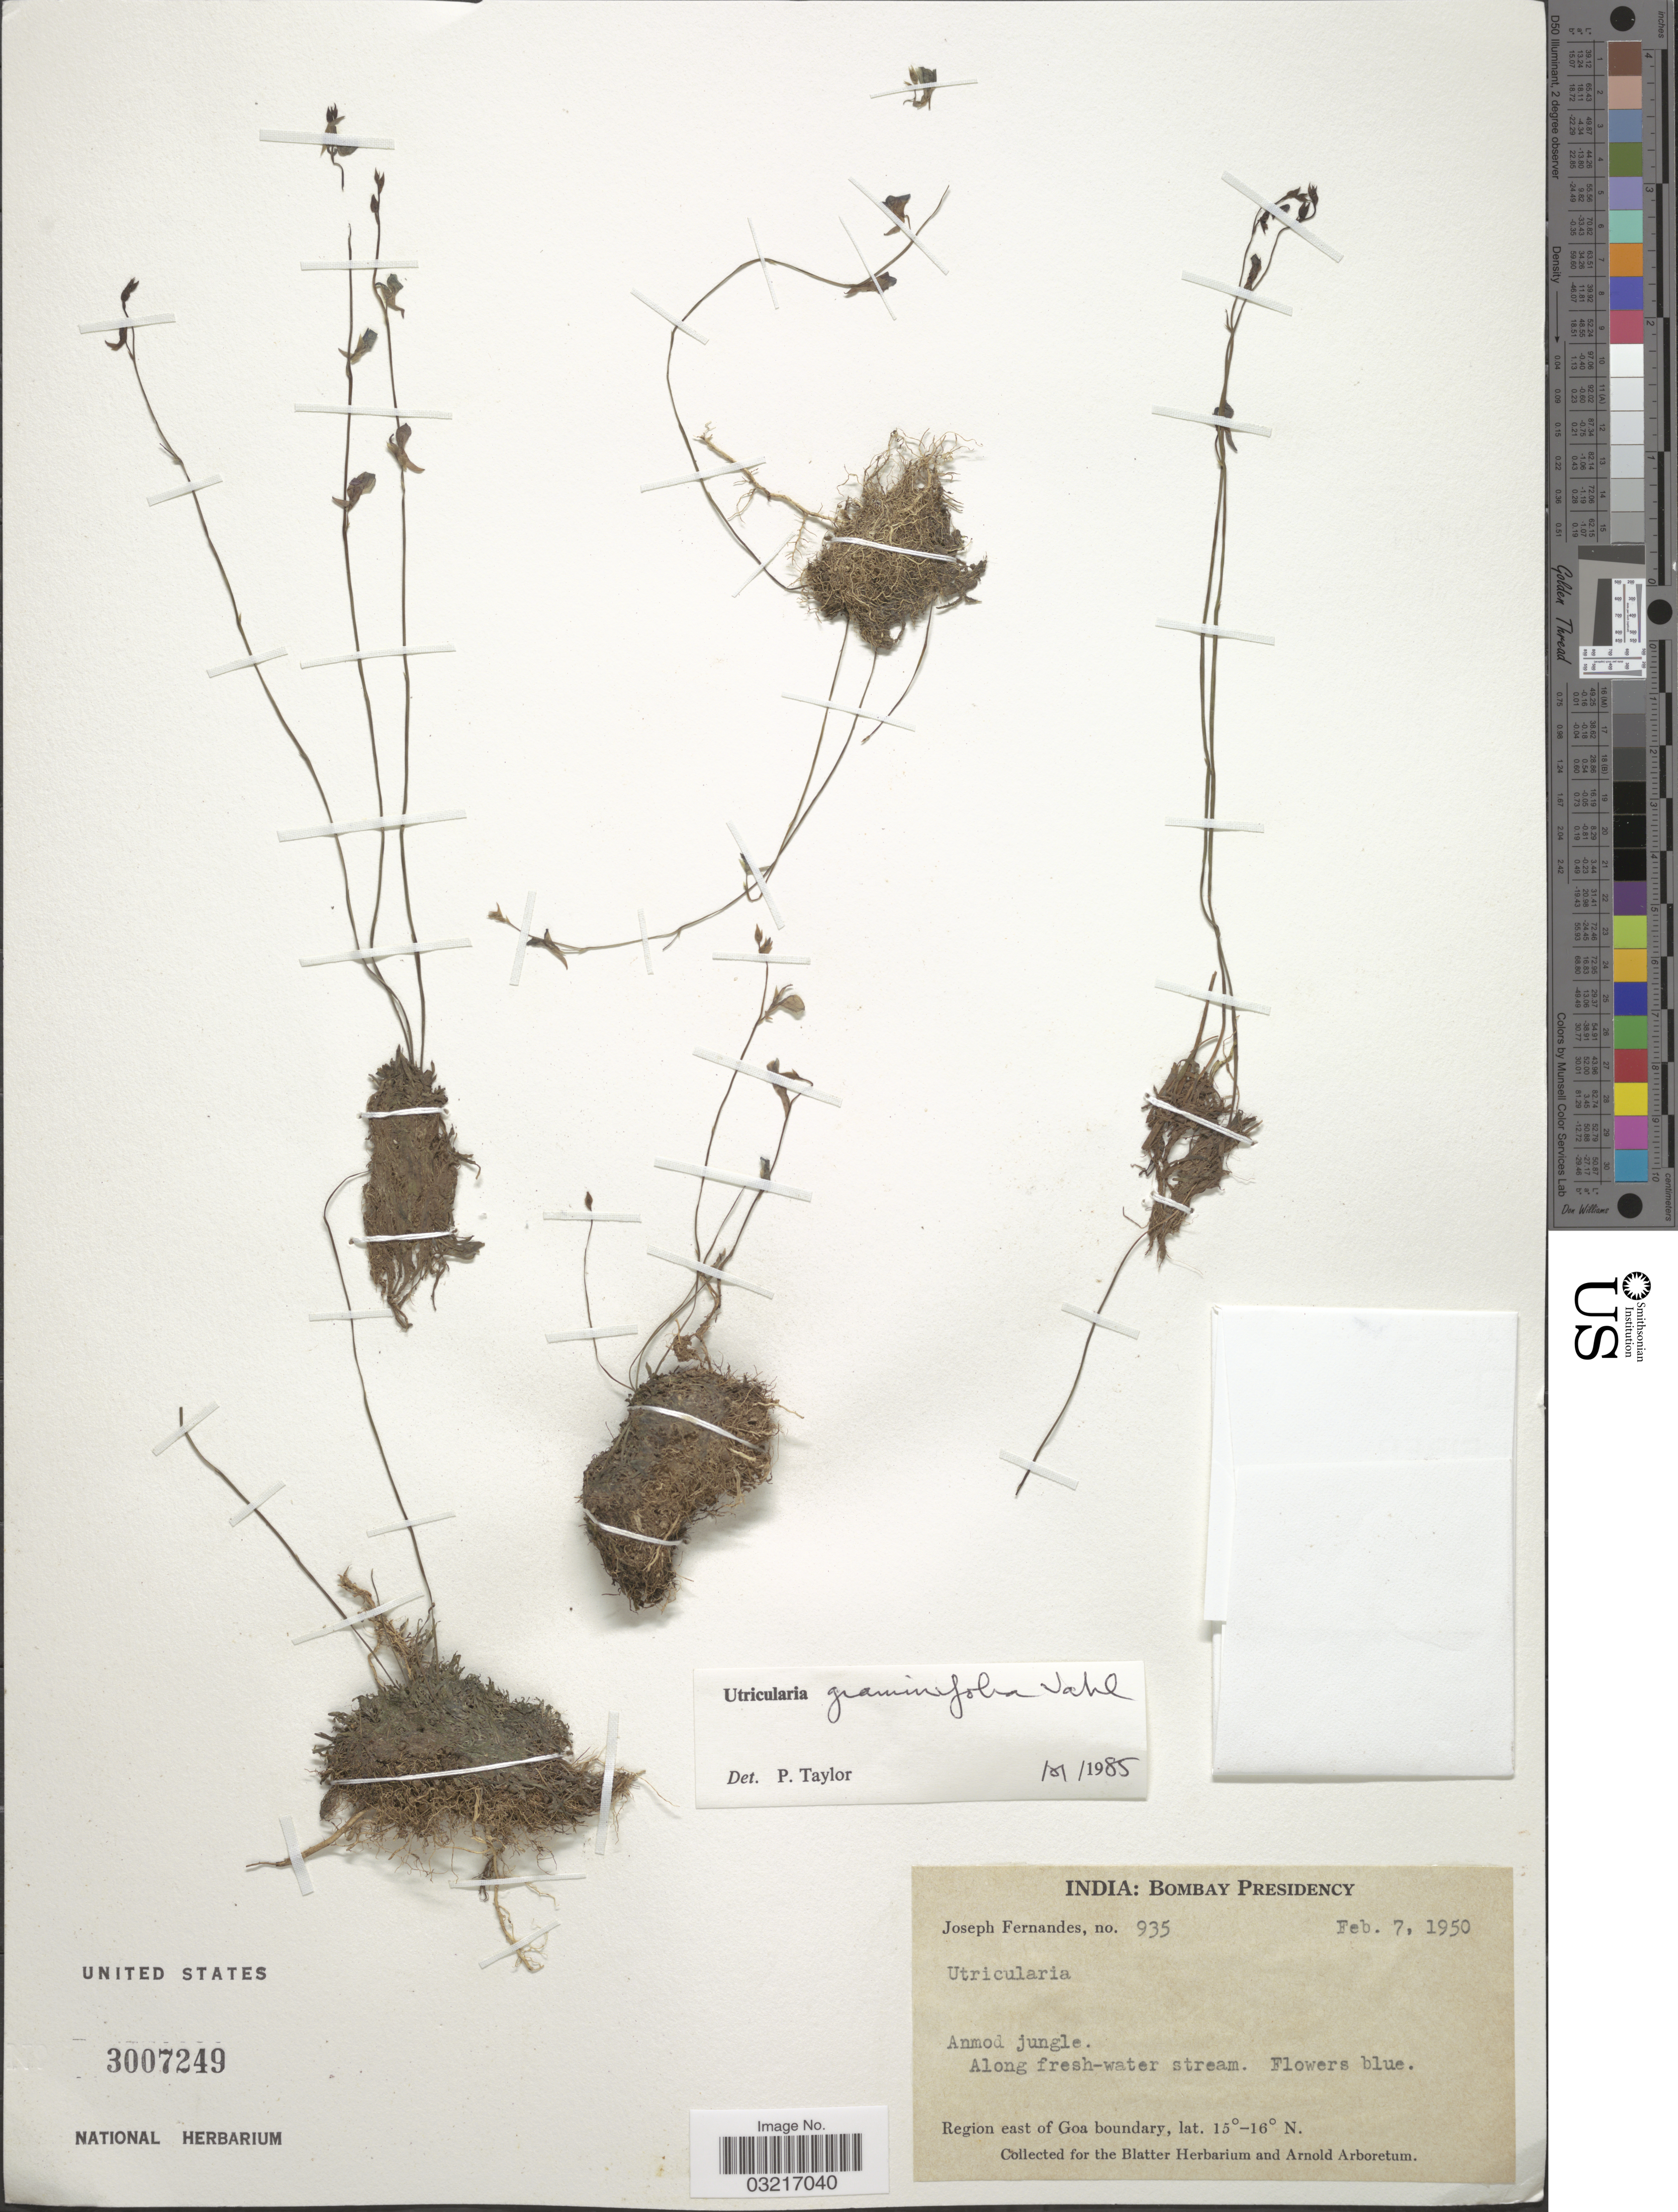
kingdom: Plantae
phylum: Tracheophyta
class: Magnoliopsida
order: Lamiales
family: Lentibulariaceae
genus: Utricularia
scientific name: Utricularia graminifolia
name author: Vahl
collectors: J. Fernandes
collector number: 935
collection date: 1950-02-07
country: India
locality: Bombay Presidency, Region east of Goa boundary.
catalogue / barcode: US 3007249